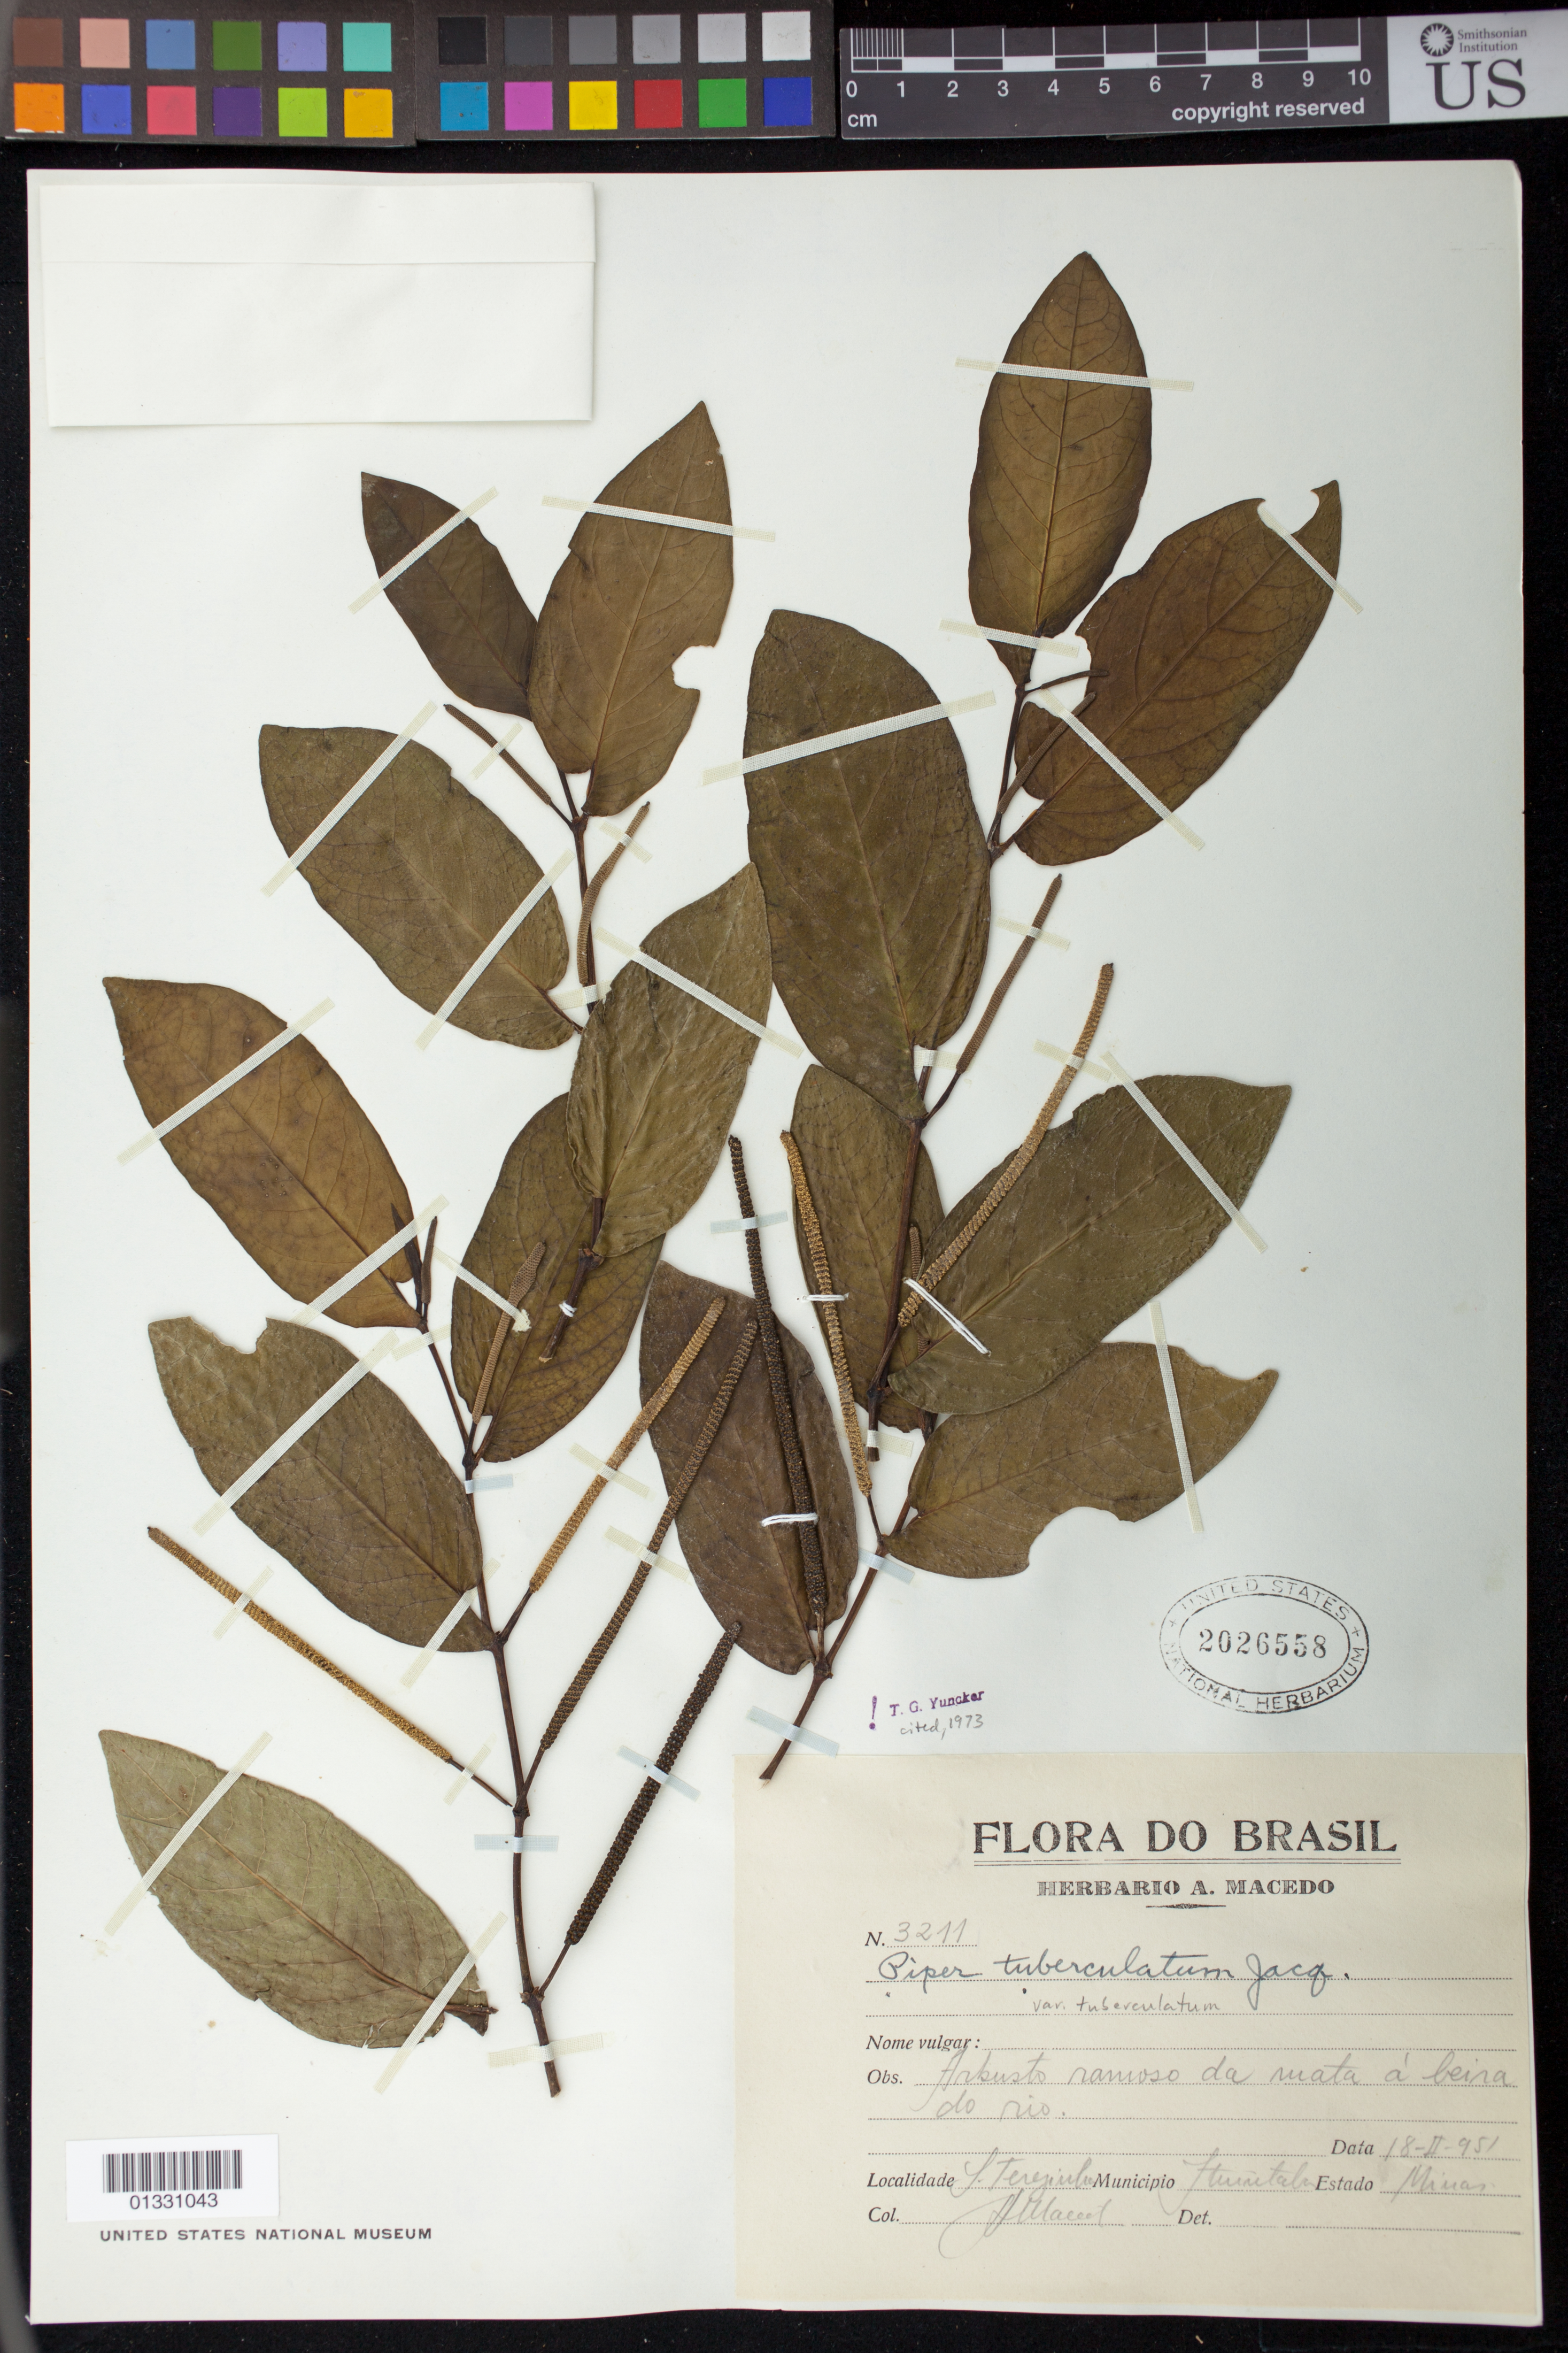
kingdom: Plantae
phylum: Tracheophyta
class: Magnoliopsida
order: Piperales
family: Piperaceae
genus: Piper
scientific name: Piper tuberculatum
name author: Jacq.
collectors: A. Macedo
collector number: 3211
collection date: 1951-02-18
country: Brazil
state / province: Minas Gerais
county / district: Ituiutaba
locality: Santa Teresinha, beira de rio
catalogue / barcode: US 2026558